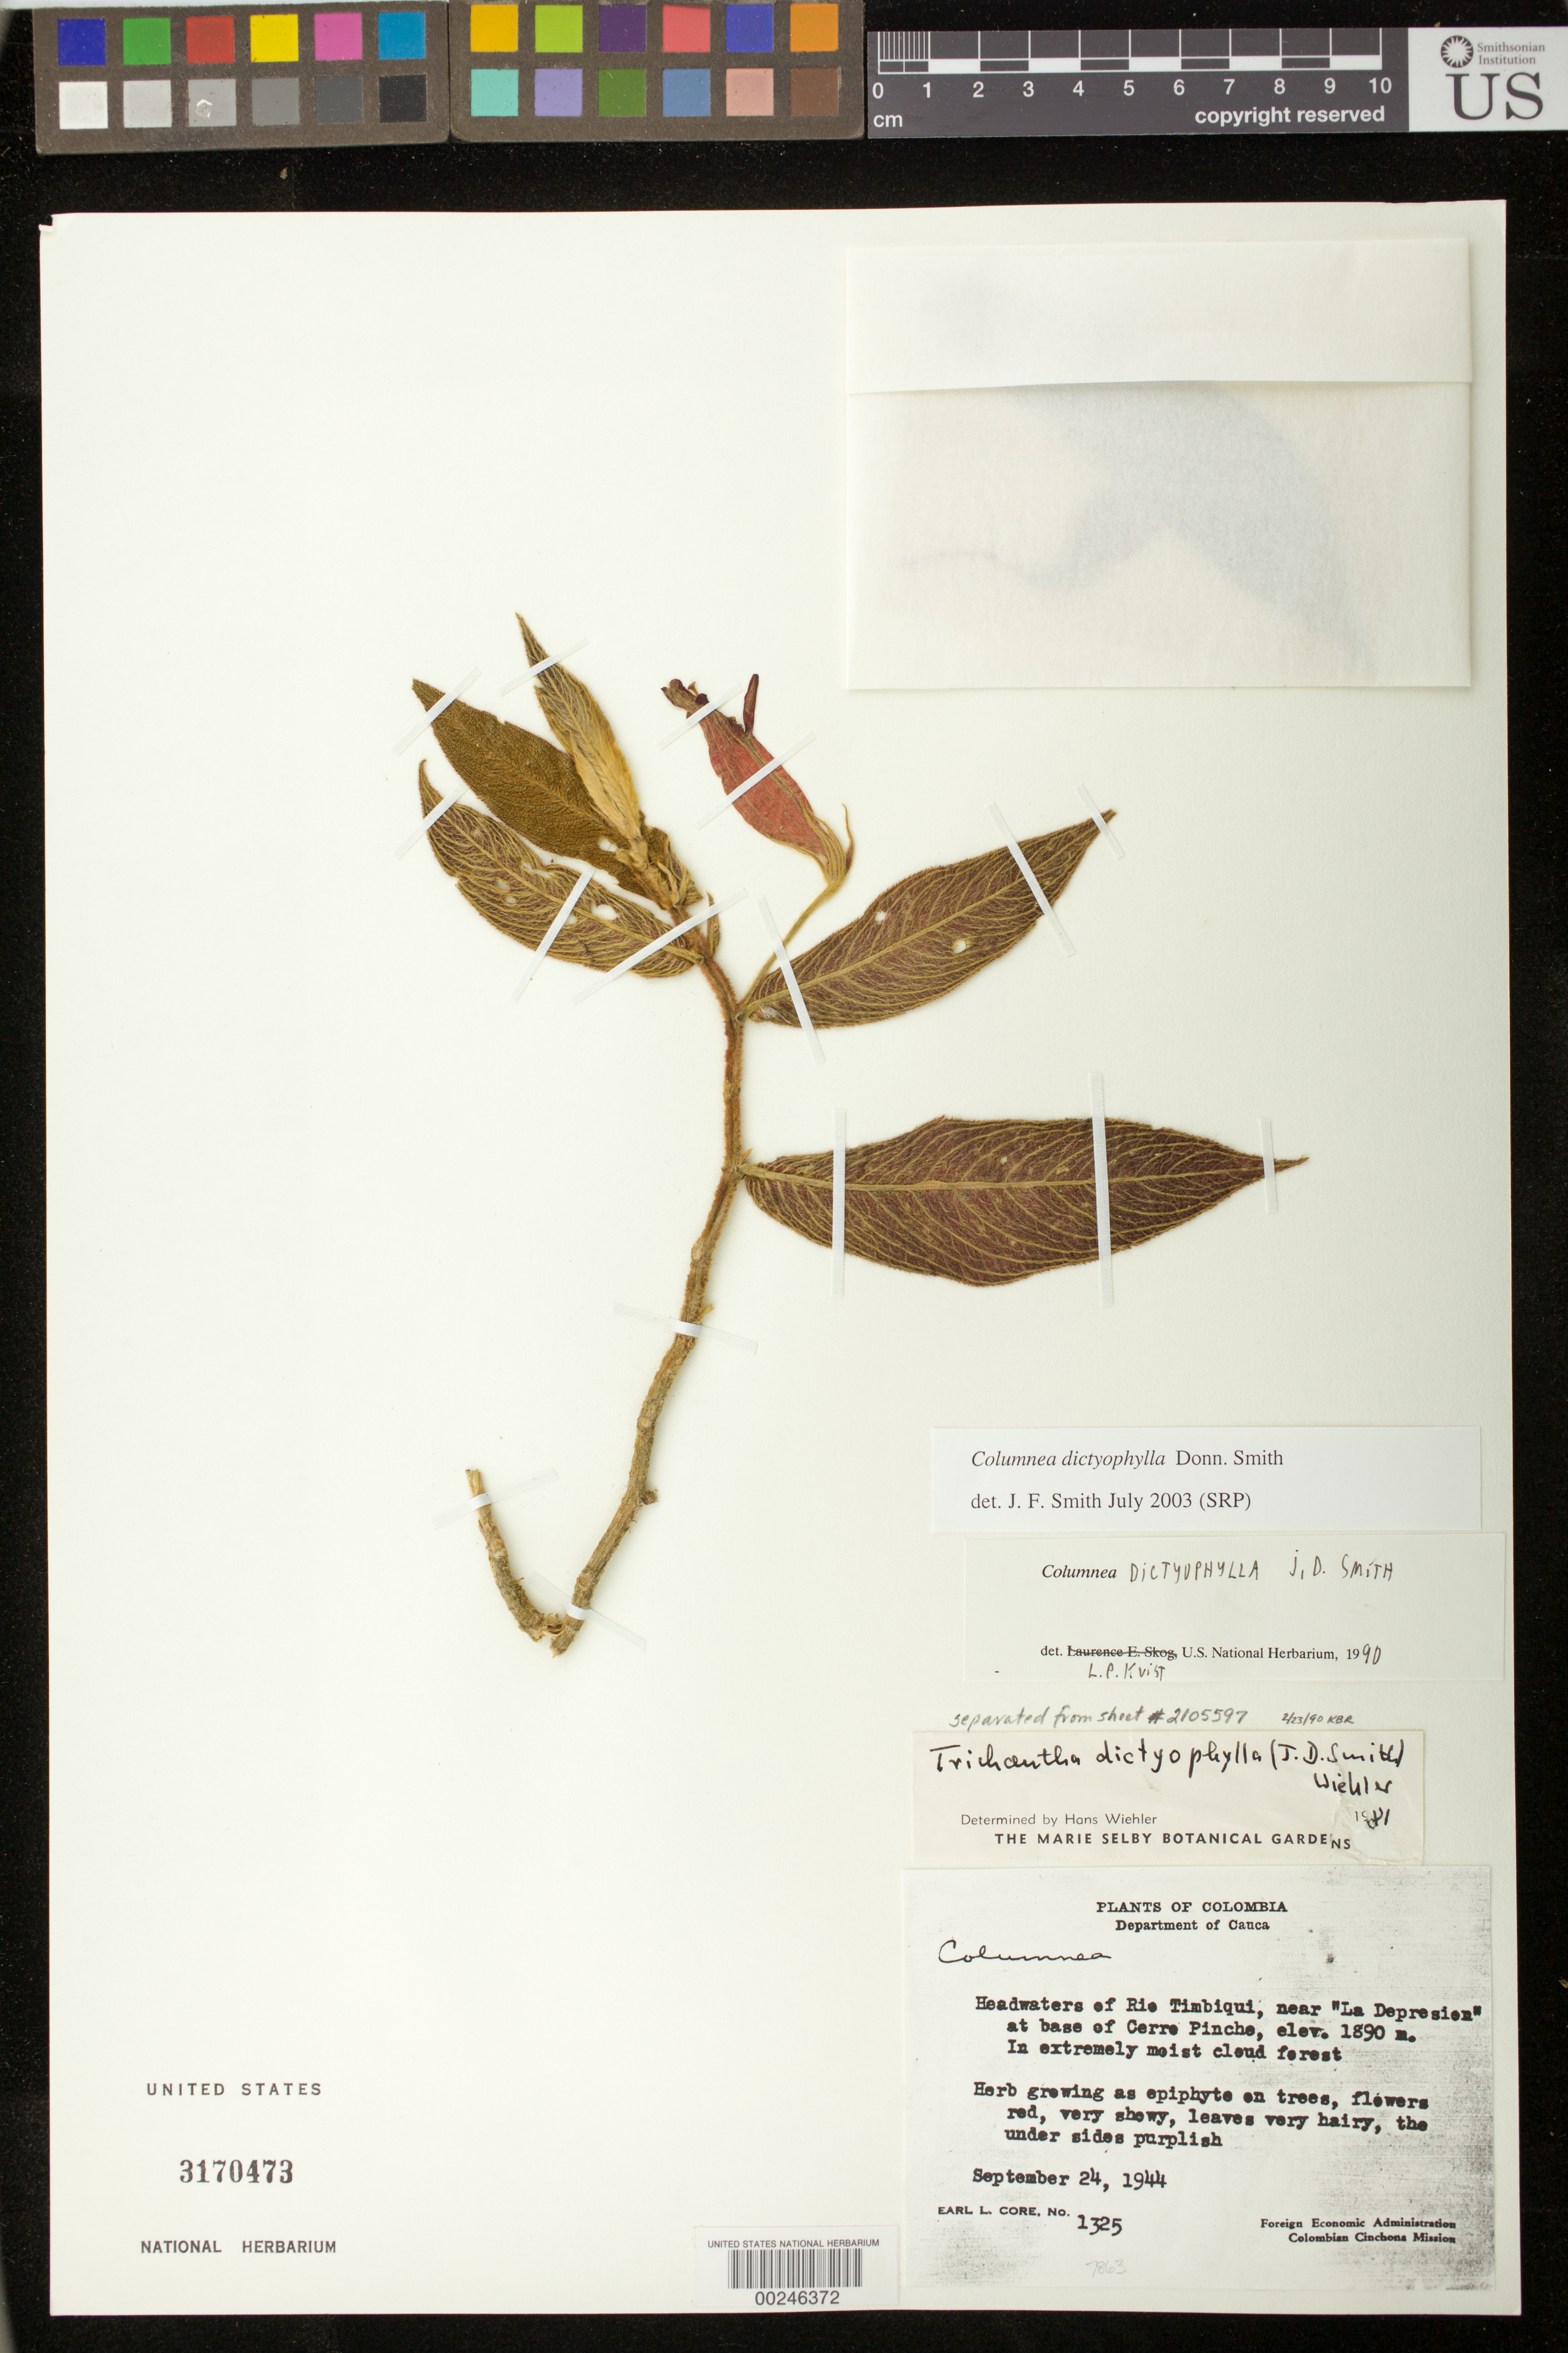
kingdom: Plantae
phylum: Tracheophyta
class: Magnoliopsida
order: Lamiales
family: Gesneriaceae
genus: Columnea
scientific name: Columnea dictyophylla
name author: Donn. Sm.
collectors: E. L. Core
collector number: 1325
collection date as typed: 24 Sep 1944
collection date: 1944-09-24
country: Colombia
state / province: Cauca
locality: Headwaters of Rio Timbiqui, near "La Depresion" at base of Cerro Pinche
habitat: In extremely moist cloud forest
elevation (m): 1890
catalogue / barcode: US 3170473